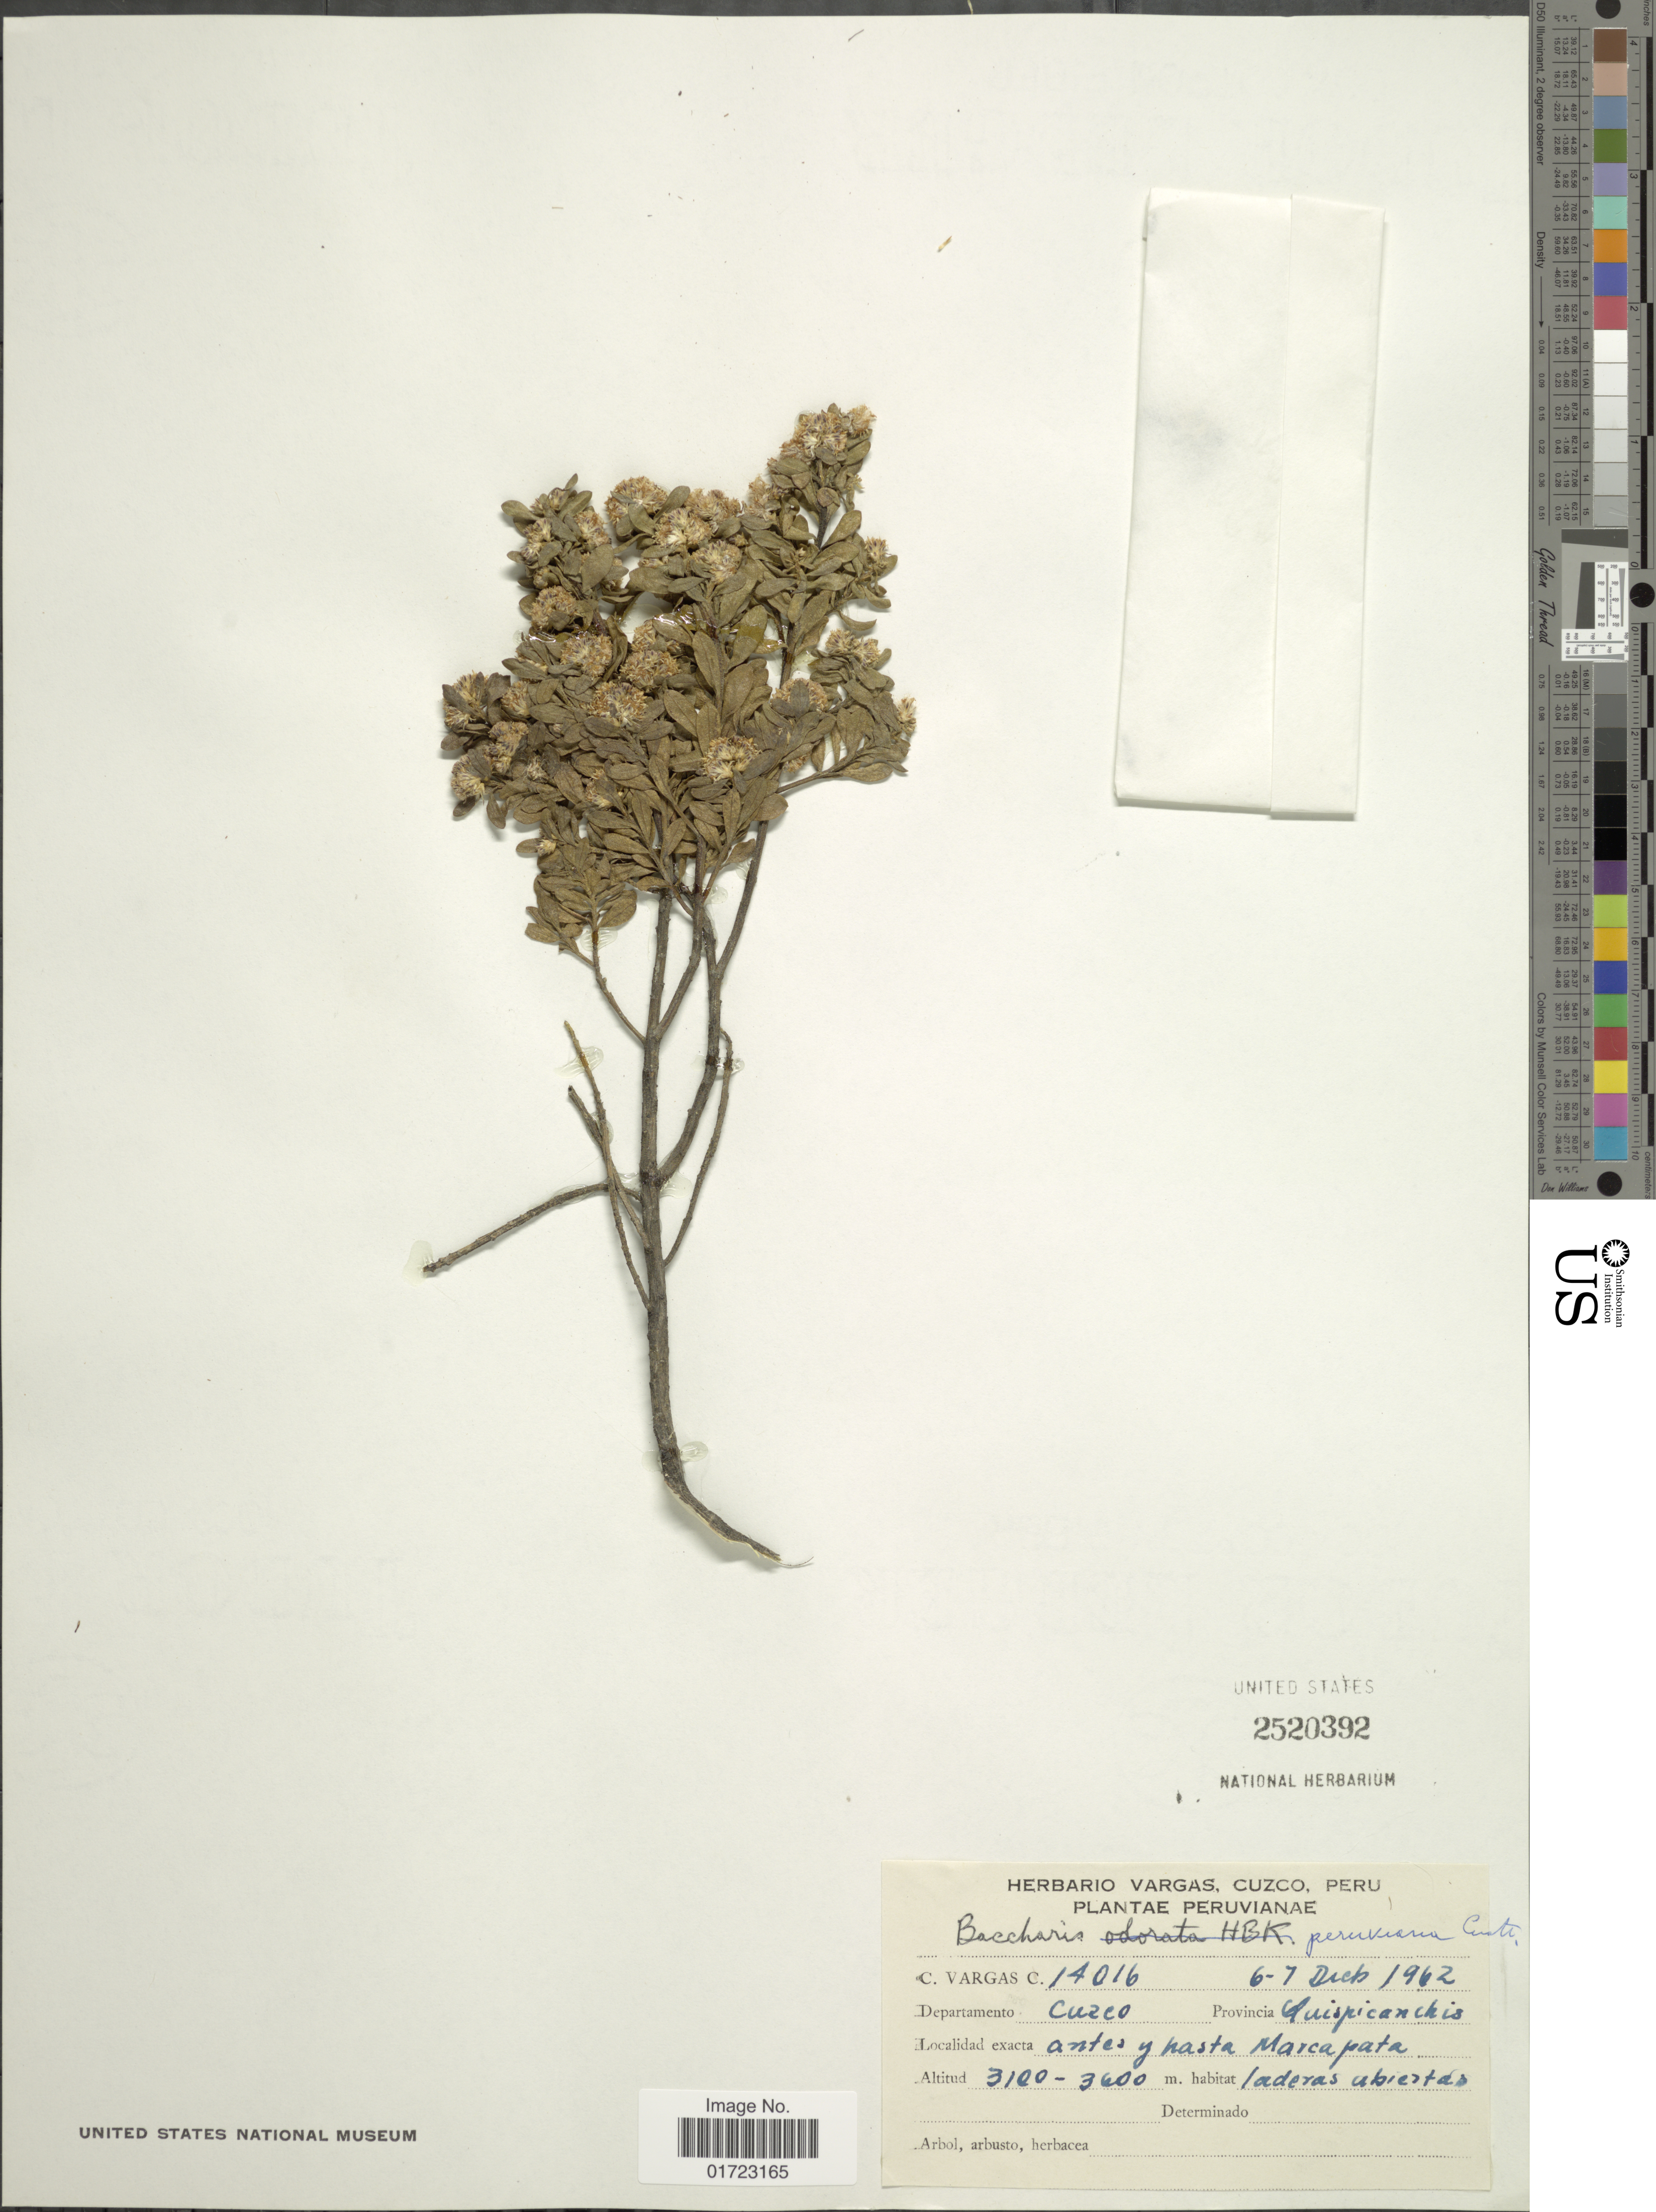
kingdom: Plantae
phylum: Tracheophyta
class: Magnoliopsida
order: Asterales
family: Asteraceae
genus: Baccharis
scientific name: Baccharis peruviana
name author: Cuatrec.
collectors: C. Vargas Calderón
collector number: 14016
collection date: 1962-12-06/1962-12-07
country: Peru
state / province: Cusco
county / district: Quispicanchis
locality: Antes y hasta Marcapata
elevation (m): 3100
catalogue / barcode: US 2520392